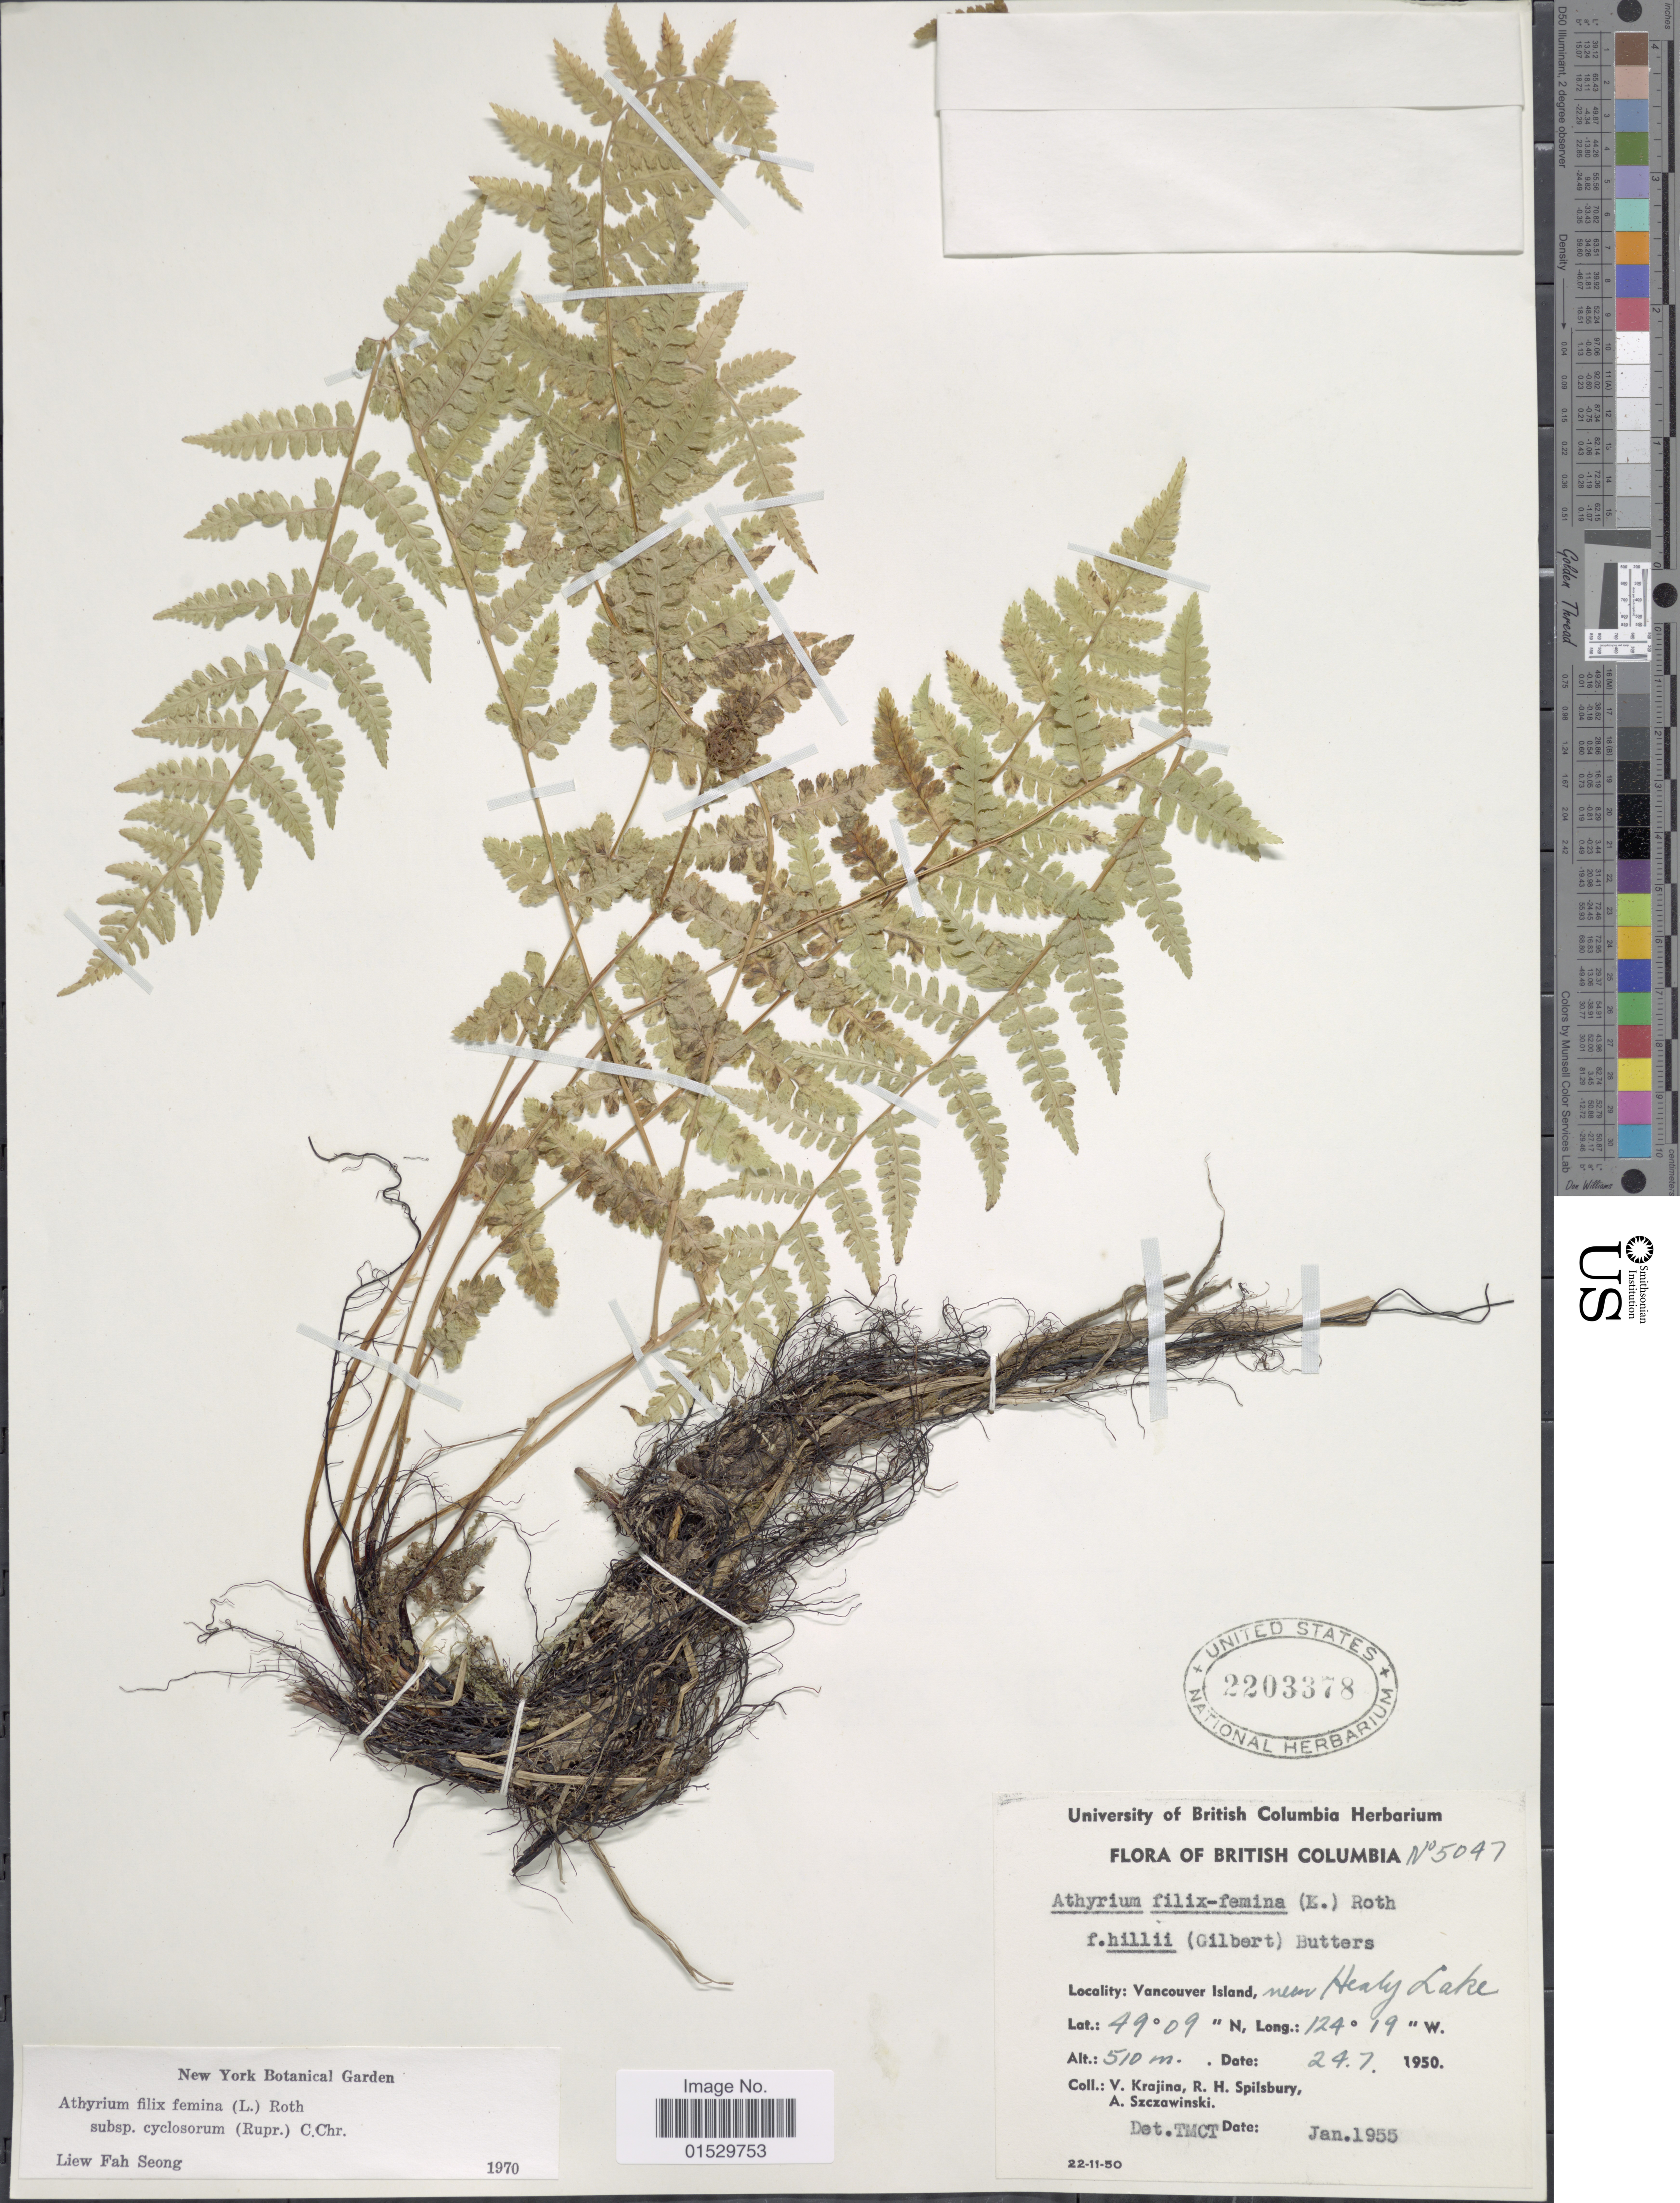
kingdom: Plantae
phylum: Tracheophyta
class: Polypodiopsida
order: Polypodiales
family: Athyriaceae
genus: Athyrium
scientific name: Athyrium filix-femina subsp. cyclosorum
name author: (Rupr.) C. Chr.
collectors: V. Krajina, R. Spilsbury & A. Szczawinski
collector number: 5047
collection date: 1950-07-24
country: Canada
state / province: British Columbia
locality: Vancouver Island, near Healy Lake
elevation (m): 510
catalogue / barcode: US 2203378